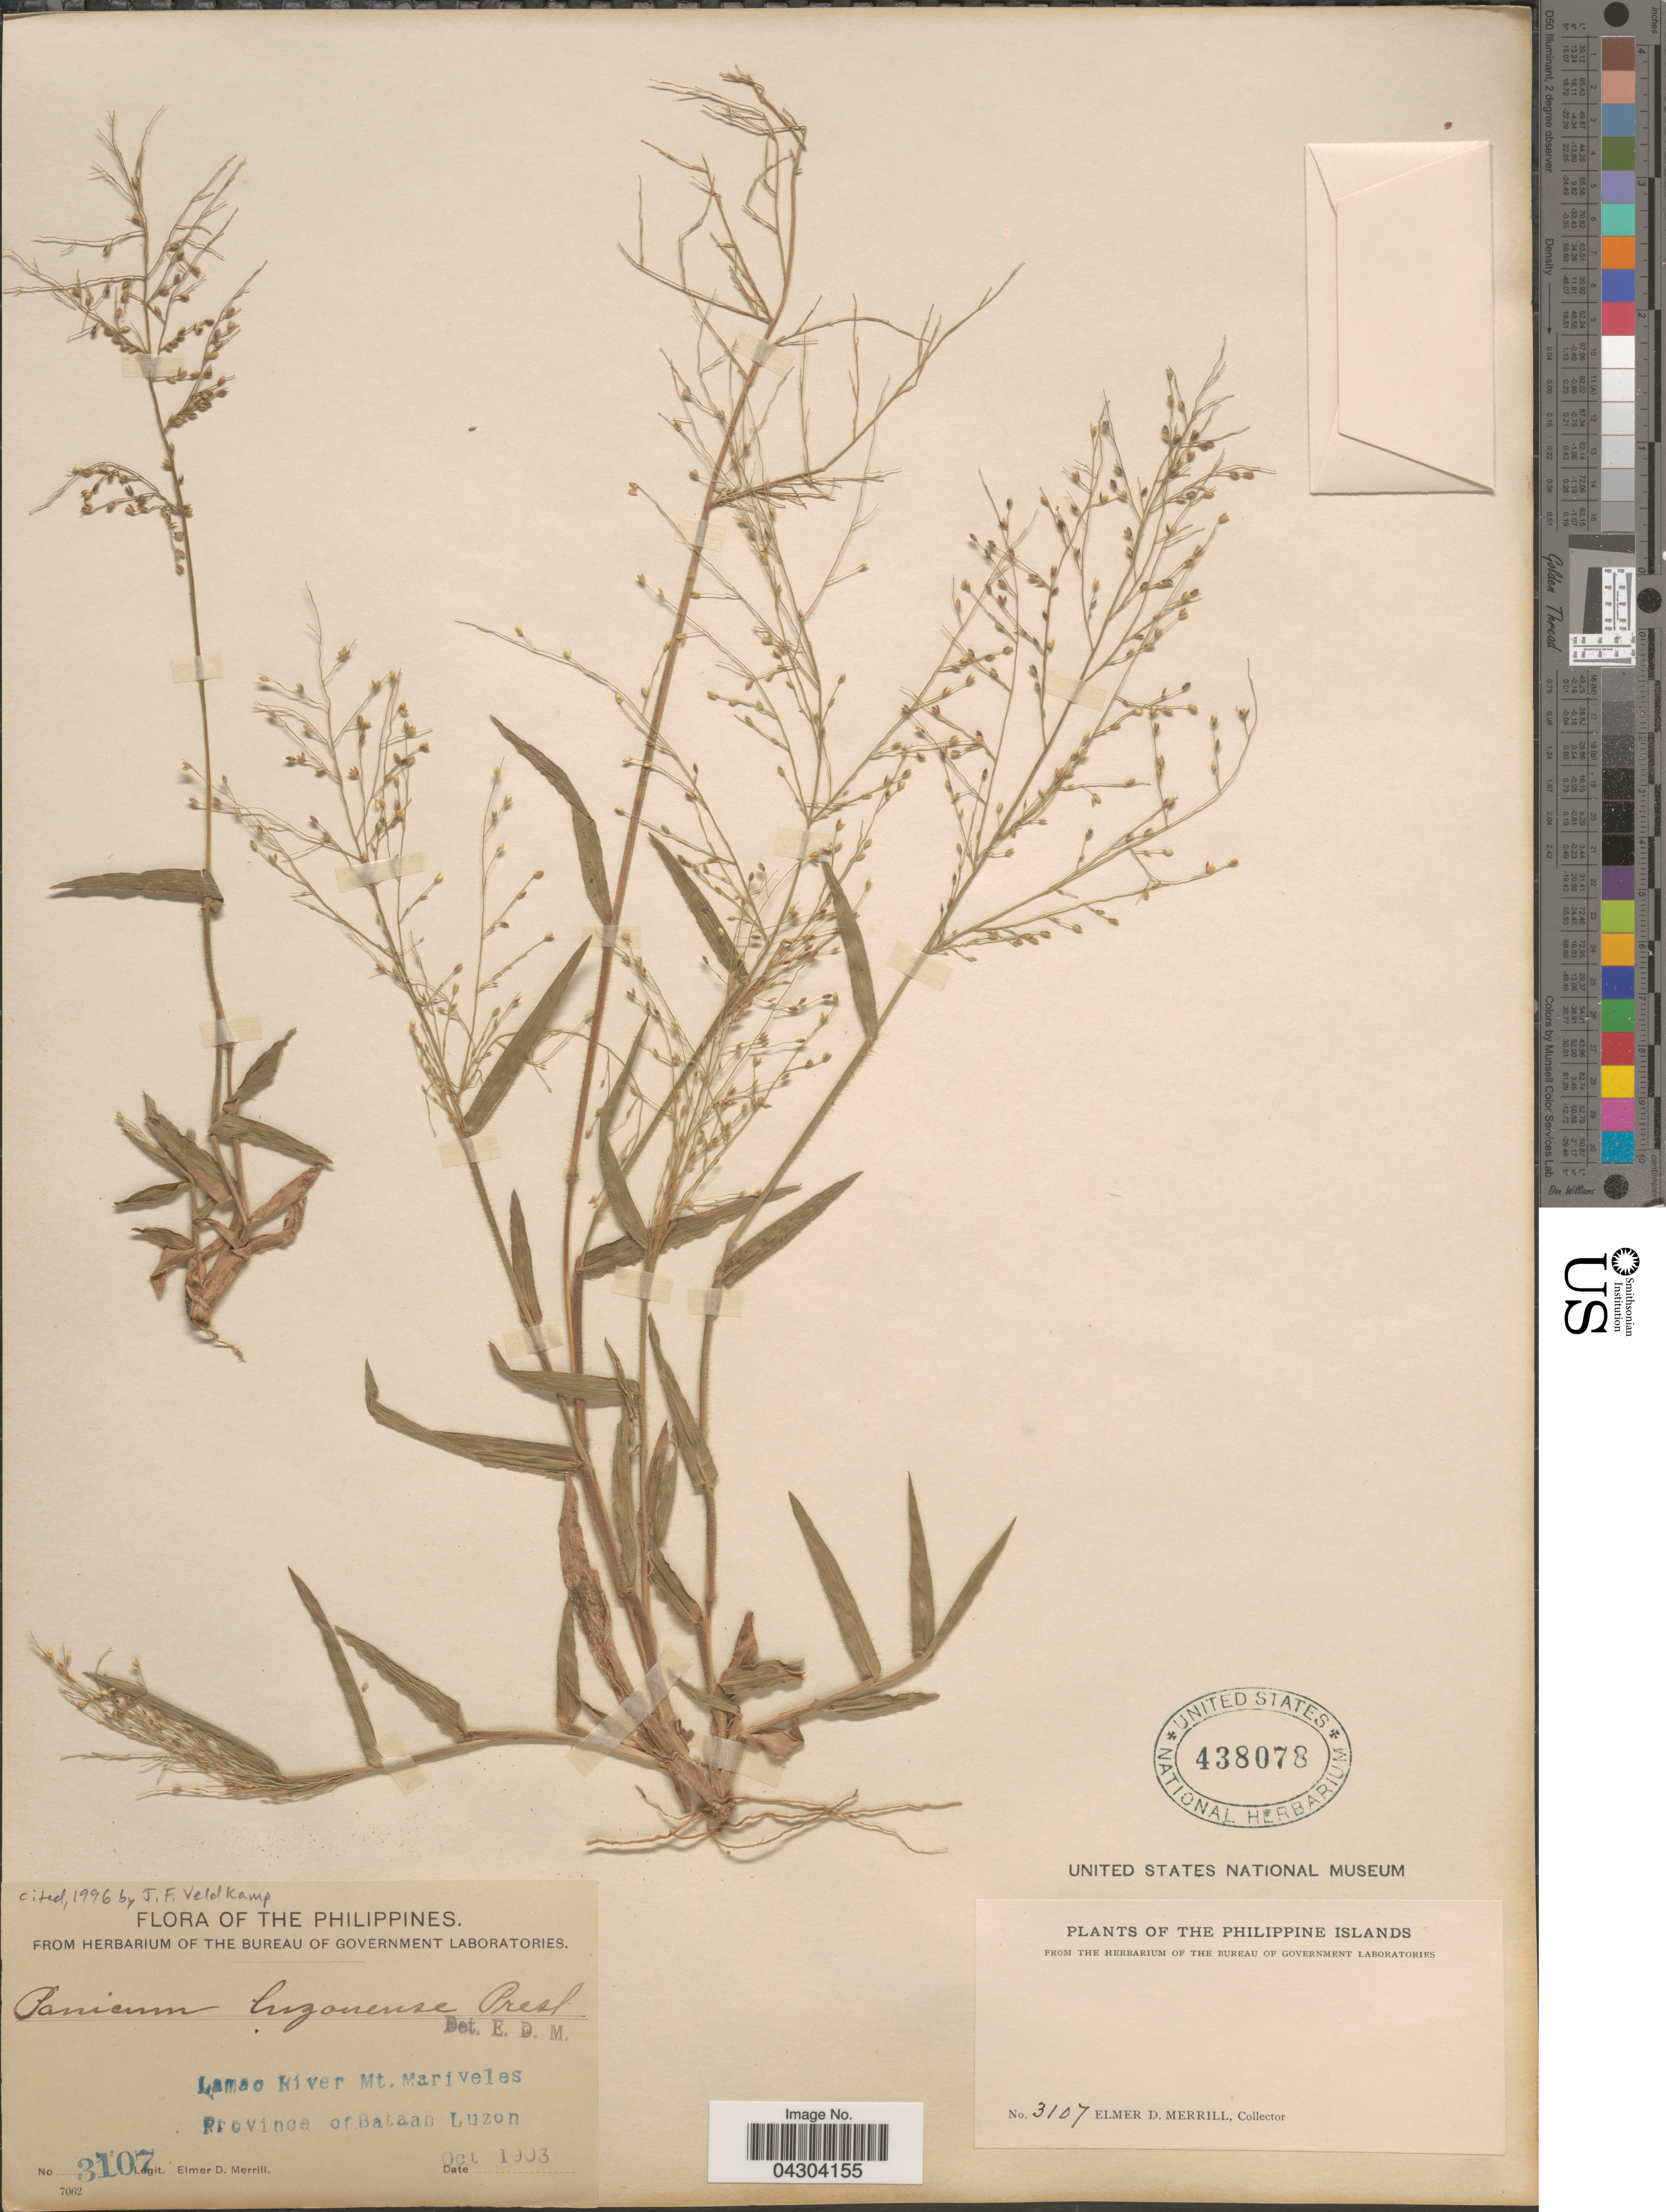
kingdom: Plantae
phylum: Tracheophyta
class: Liliopsida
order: Poales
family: Poaceae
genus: Panicum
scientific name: Panicum luzonense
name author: J. Presl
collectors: E. D. Merrill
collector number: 3107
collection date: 1903-10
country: Philippines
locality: Lamao River Mt. Mariveles. Province of Bataan Luzon. The Philippine Islands.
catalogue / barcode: US 438078